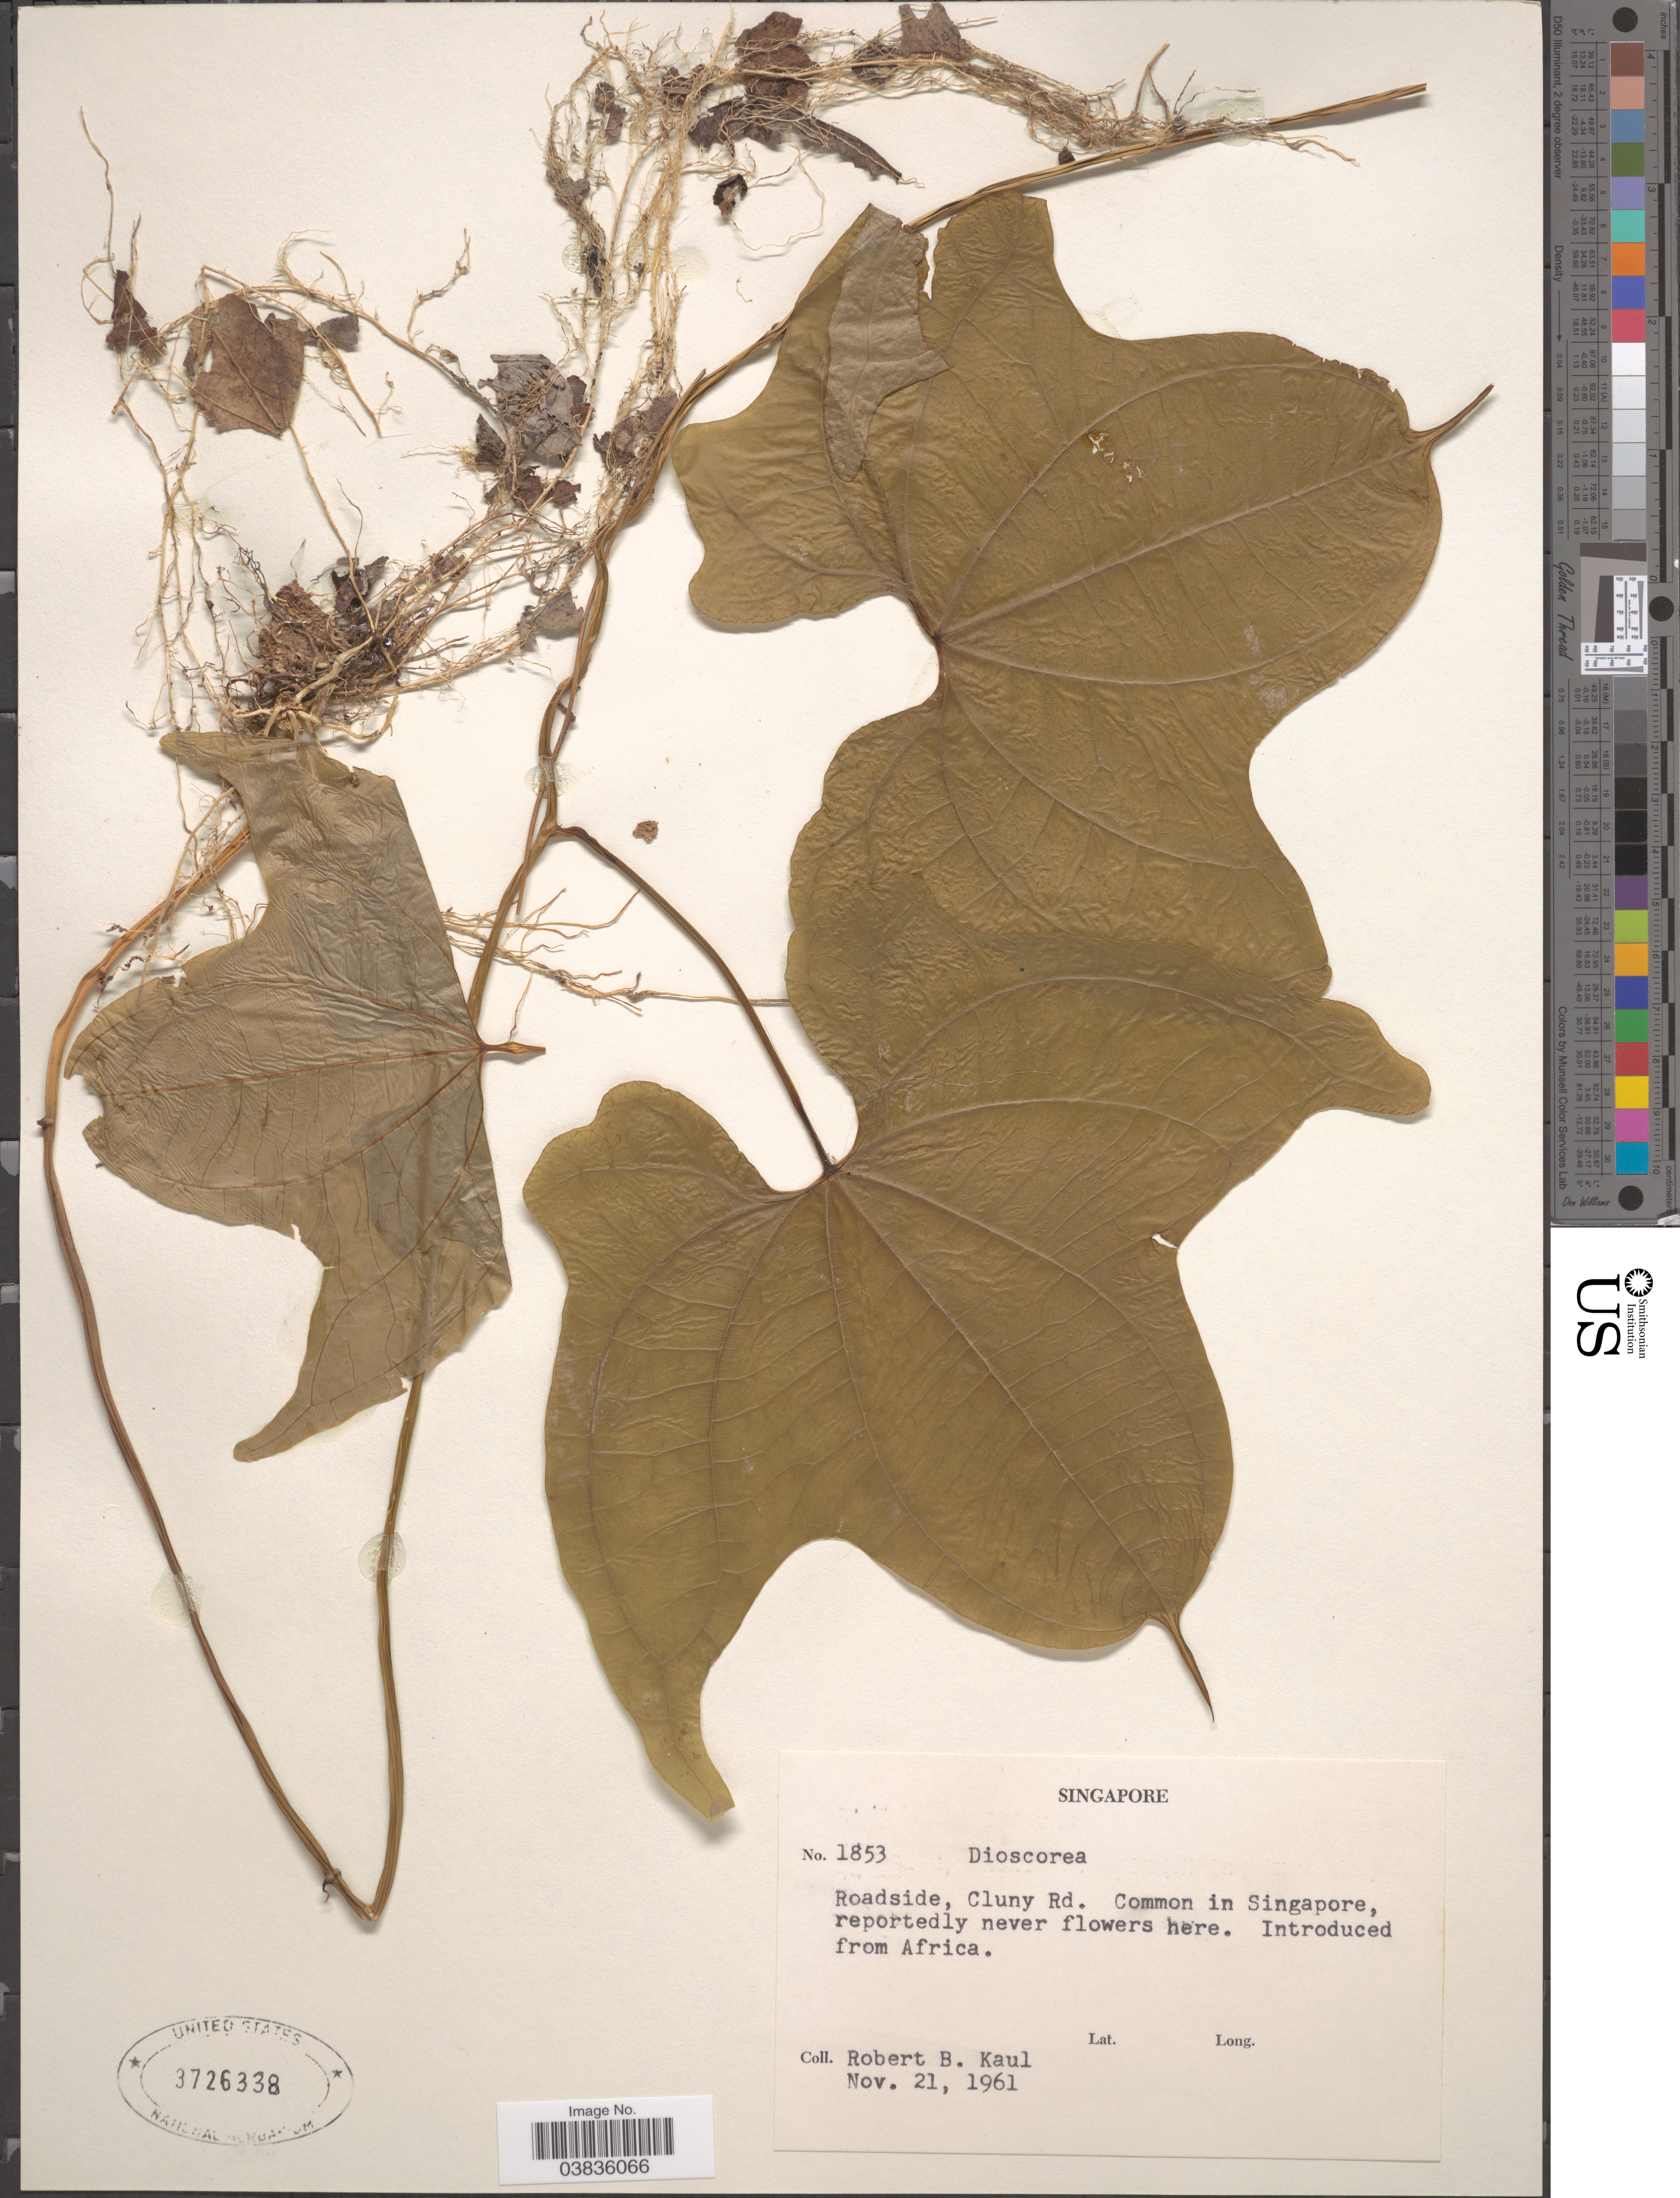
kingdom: Plantae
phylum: Tracheophyta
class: Liliopsida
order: Dioscoreales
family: Dioscoreaceae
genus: Dioscorea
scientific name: Dioscorea sp.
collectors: R. Kaul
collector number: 1853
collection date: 1961-11-21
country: Singapore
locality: Roadside, Cluny Rd.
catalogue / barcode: US 3726338